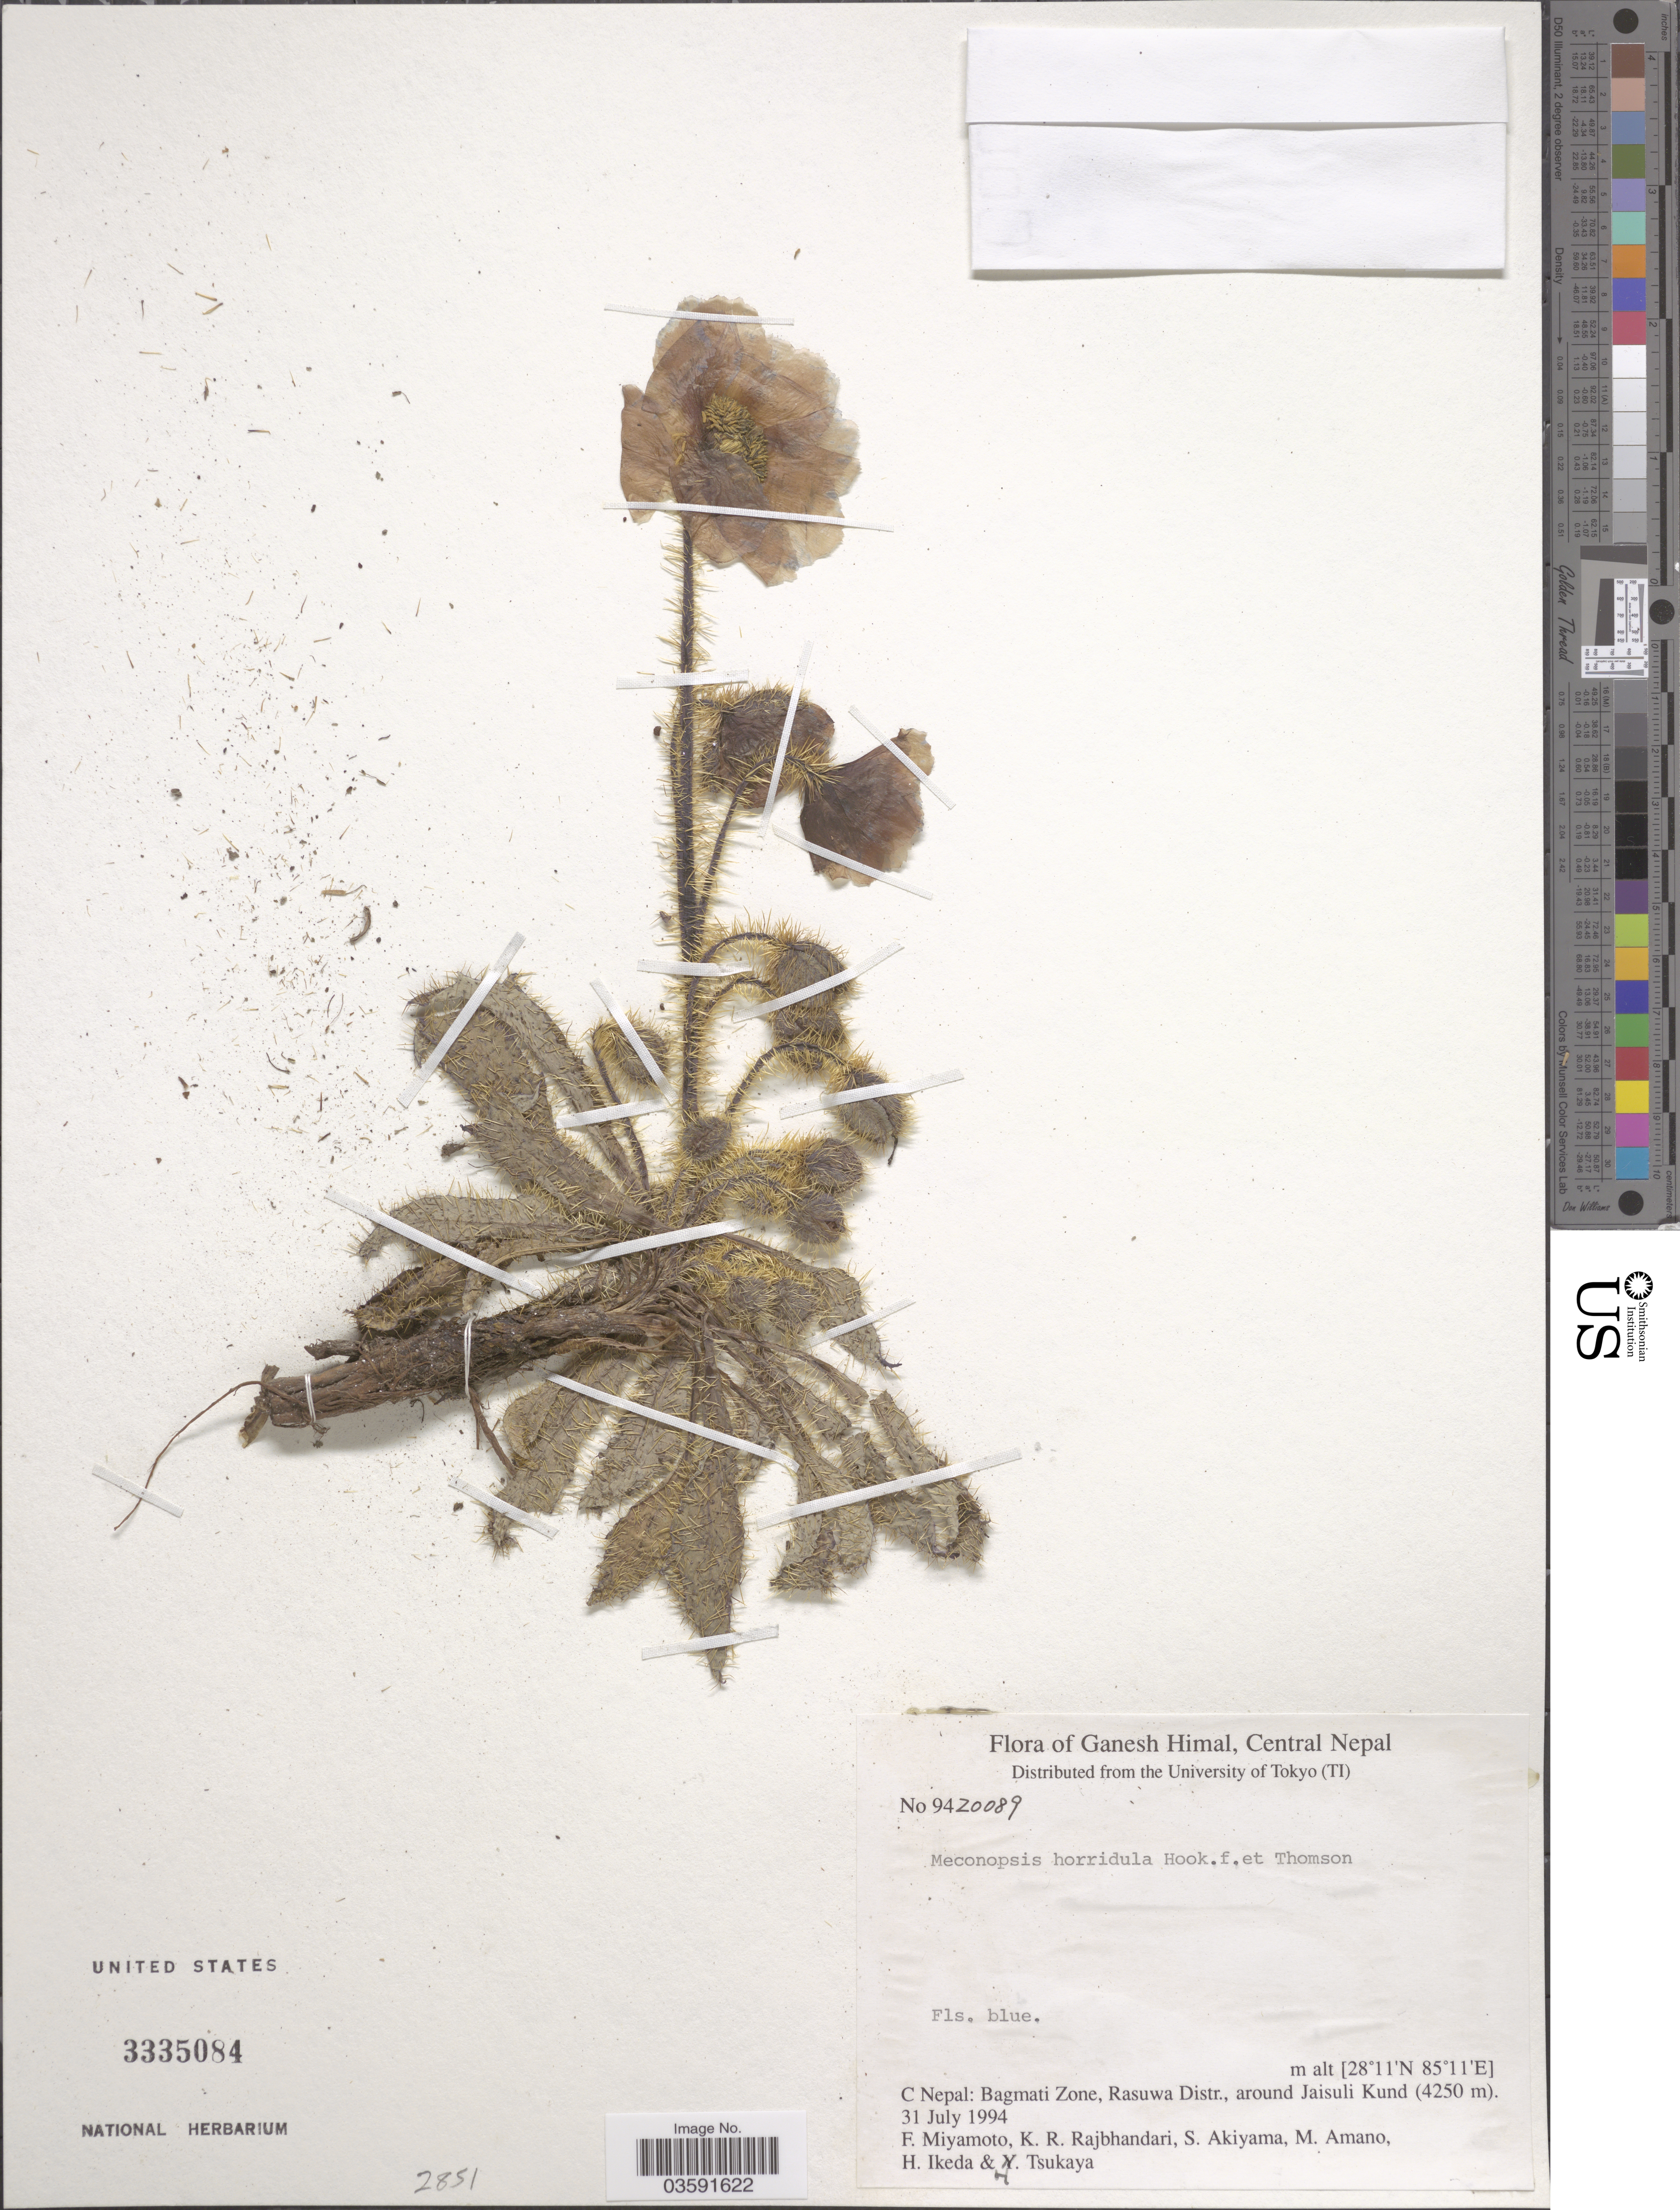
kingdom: Plantae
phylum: Tracheophyta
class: Magnoliopsida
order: Ranunculales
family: Papaveraceae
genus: Meconopsis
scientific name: Meconopsis horridula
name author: Hook. f. & Thomson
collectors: F. Miyamoto, K. Rajbhandari, Shinobu Akiyama, M. Amano & et al.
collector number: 94Z0089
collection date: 1994-07-31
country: Nepal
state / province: Bagmati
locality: Ganesh Himal, Central Nepal. C Nepal: Bagmati Zone, Rasuwa Distr., around Jaisuli Kund.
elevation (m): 4250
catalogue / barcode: US 3335084